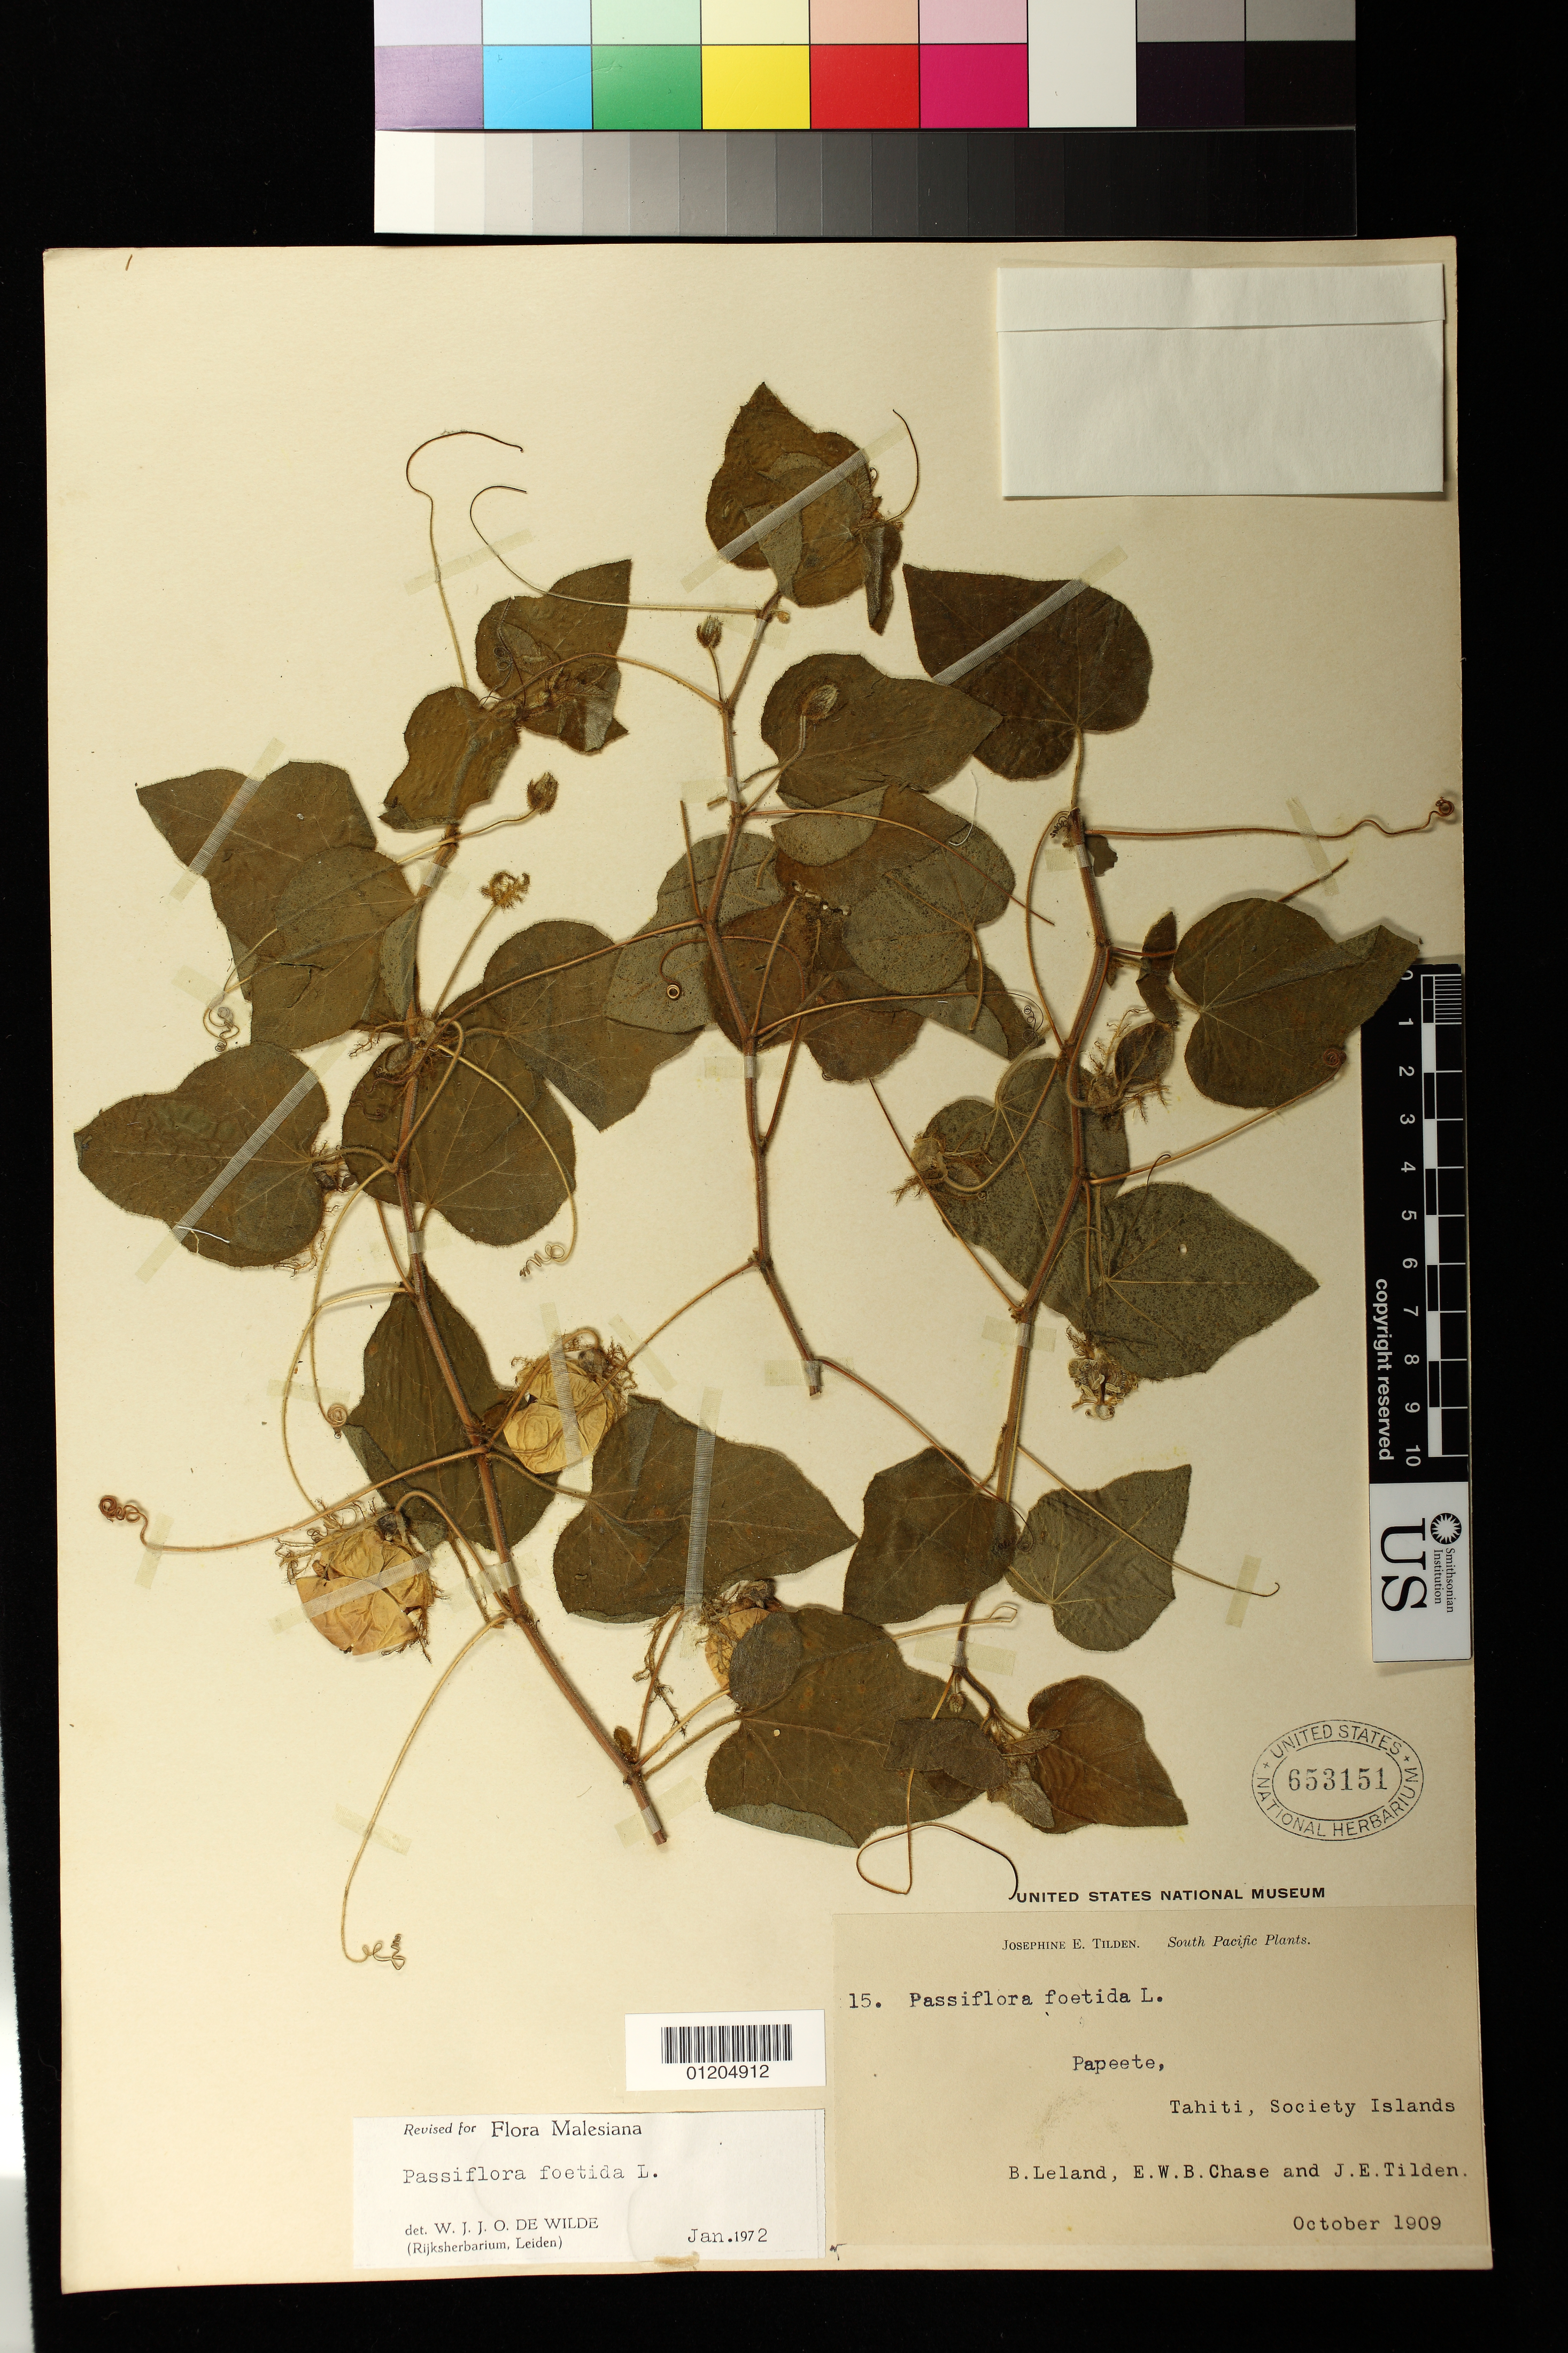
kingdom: Plantae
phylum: Tracheophyta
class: Magnoliopsida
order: Malpighiales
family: Passifloraceae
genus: Passiflora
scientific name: Passiflora foetida var. gossypiifolia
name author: (Desv.) Mast.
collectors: B. Leland, E. W. Chase & J. E. Tilden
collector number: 15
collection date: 1909-10-01/1909-10-31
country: French Polynesia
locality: Papeete, Tahiti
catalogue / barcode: US 653151